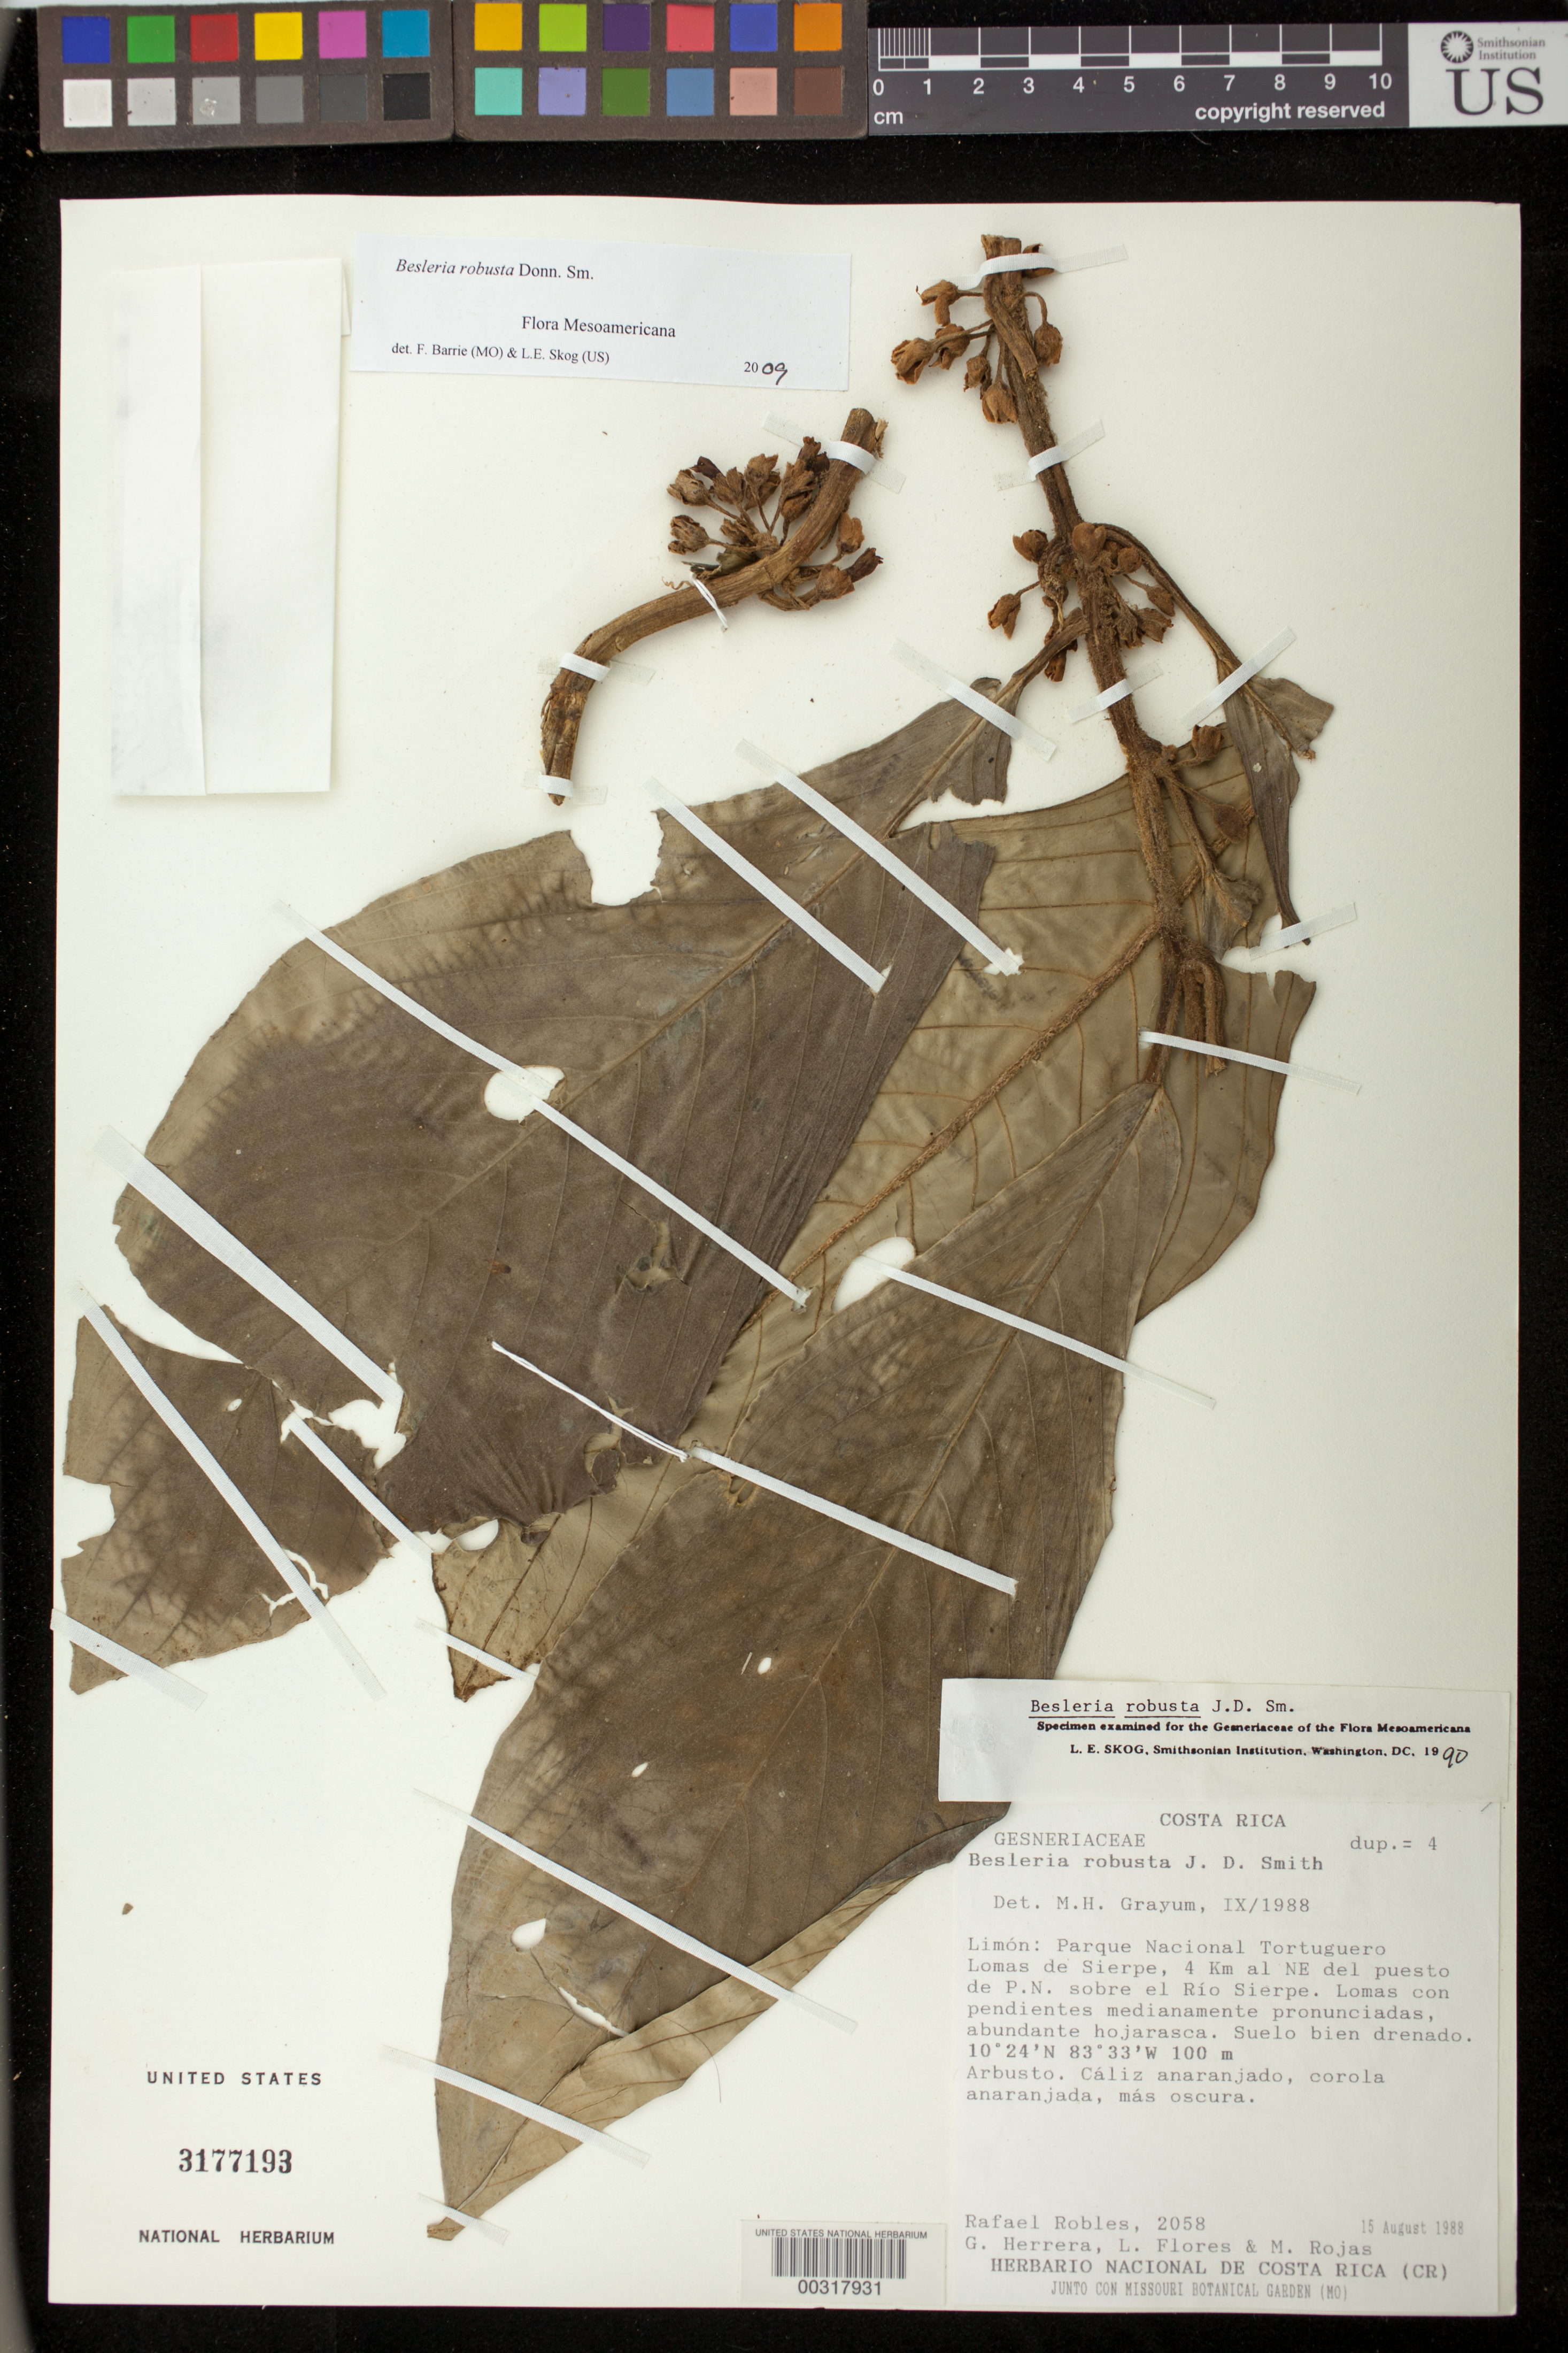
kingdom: Plantae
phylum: Tracheophyta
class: Magnoliopsida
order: Lamiales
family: Gesneriaceae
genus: Besleria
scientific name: Besleria robusta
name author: Donn. Sm.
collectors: R. Robles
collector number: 2058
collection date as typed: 15 Aug 1988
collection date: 1988-08-15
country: Costa Rica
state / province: Limón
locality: Parque Nacional Tortuguero, Lomas de Sierpe, 4 km NE of Puesto de P.N. above Rio Sierpe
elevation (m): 100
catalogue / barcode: US 3177193